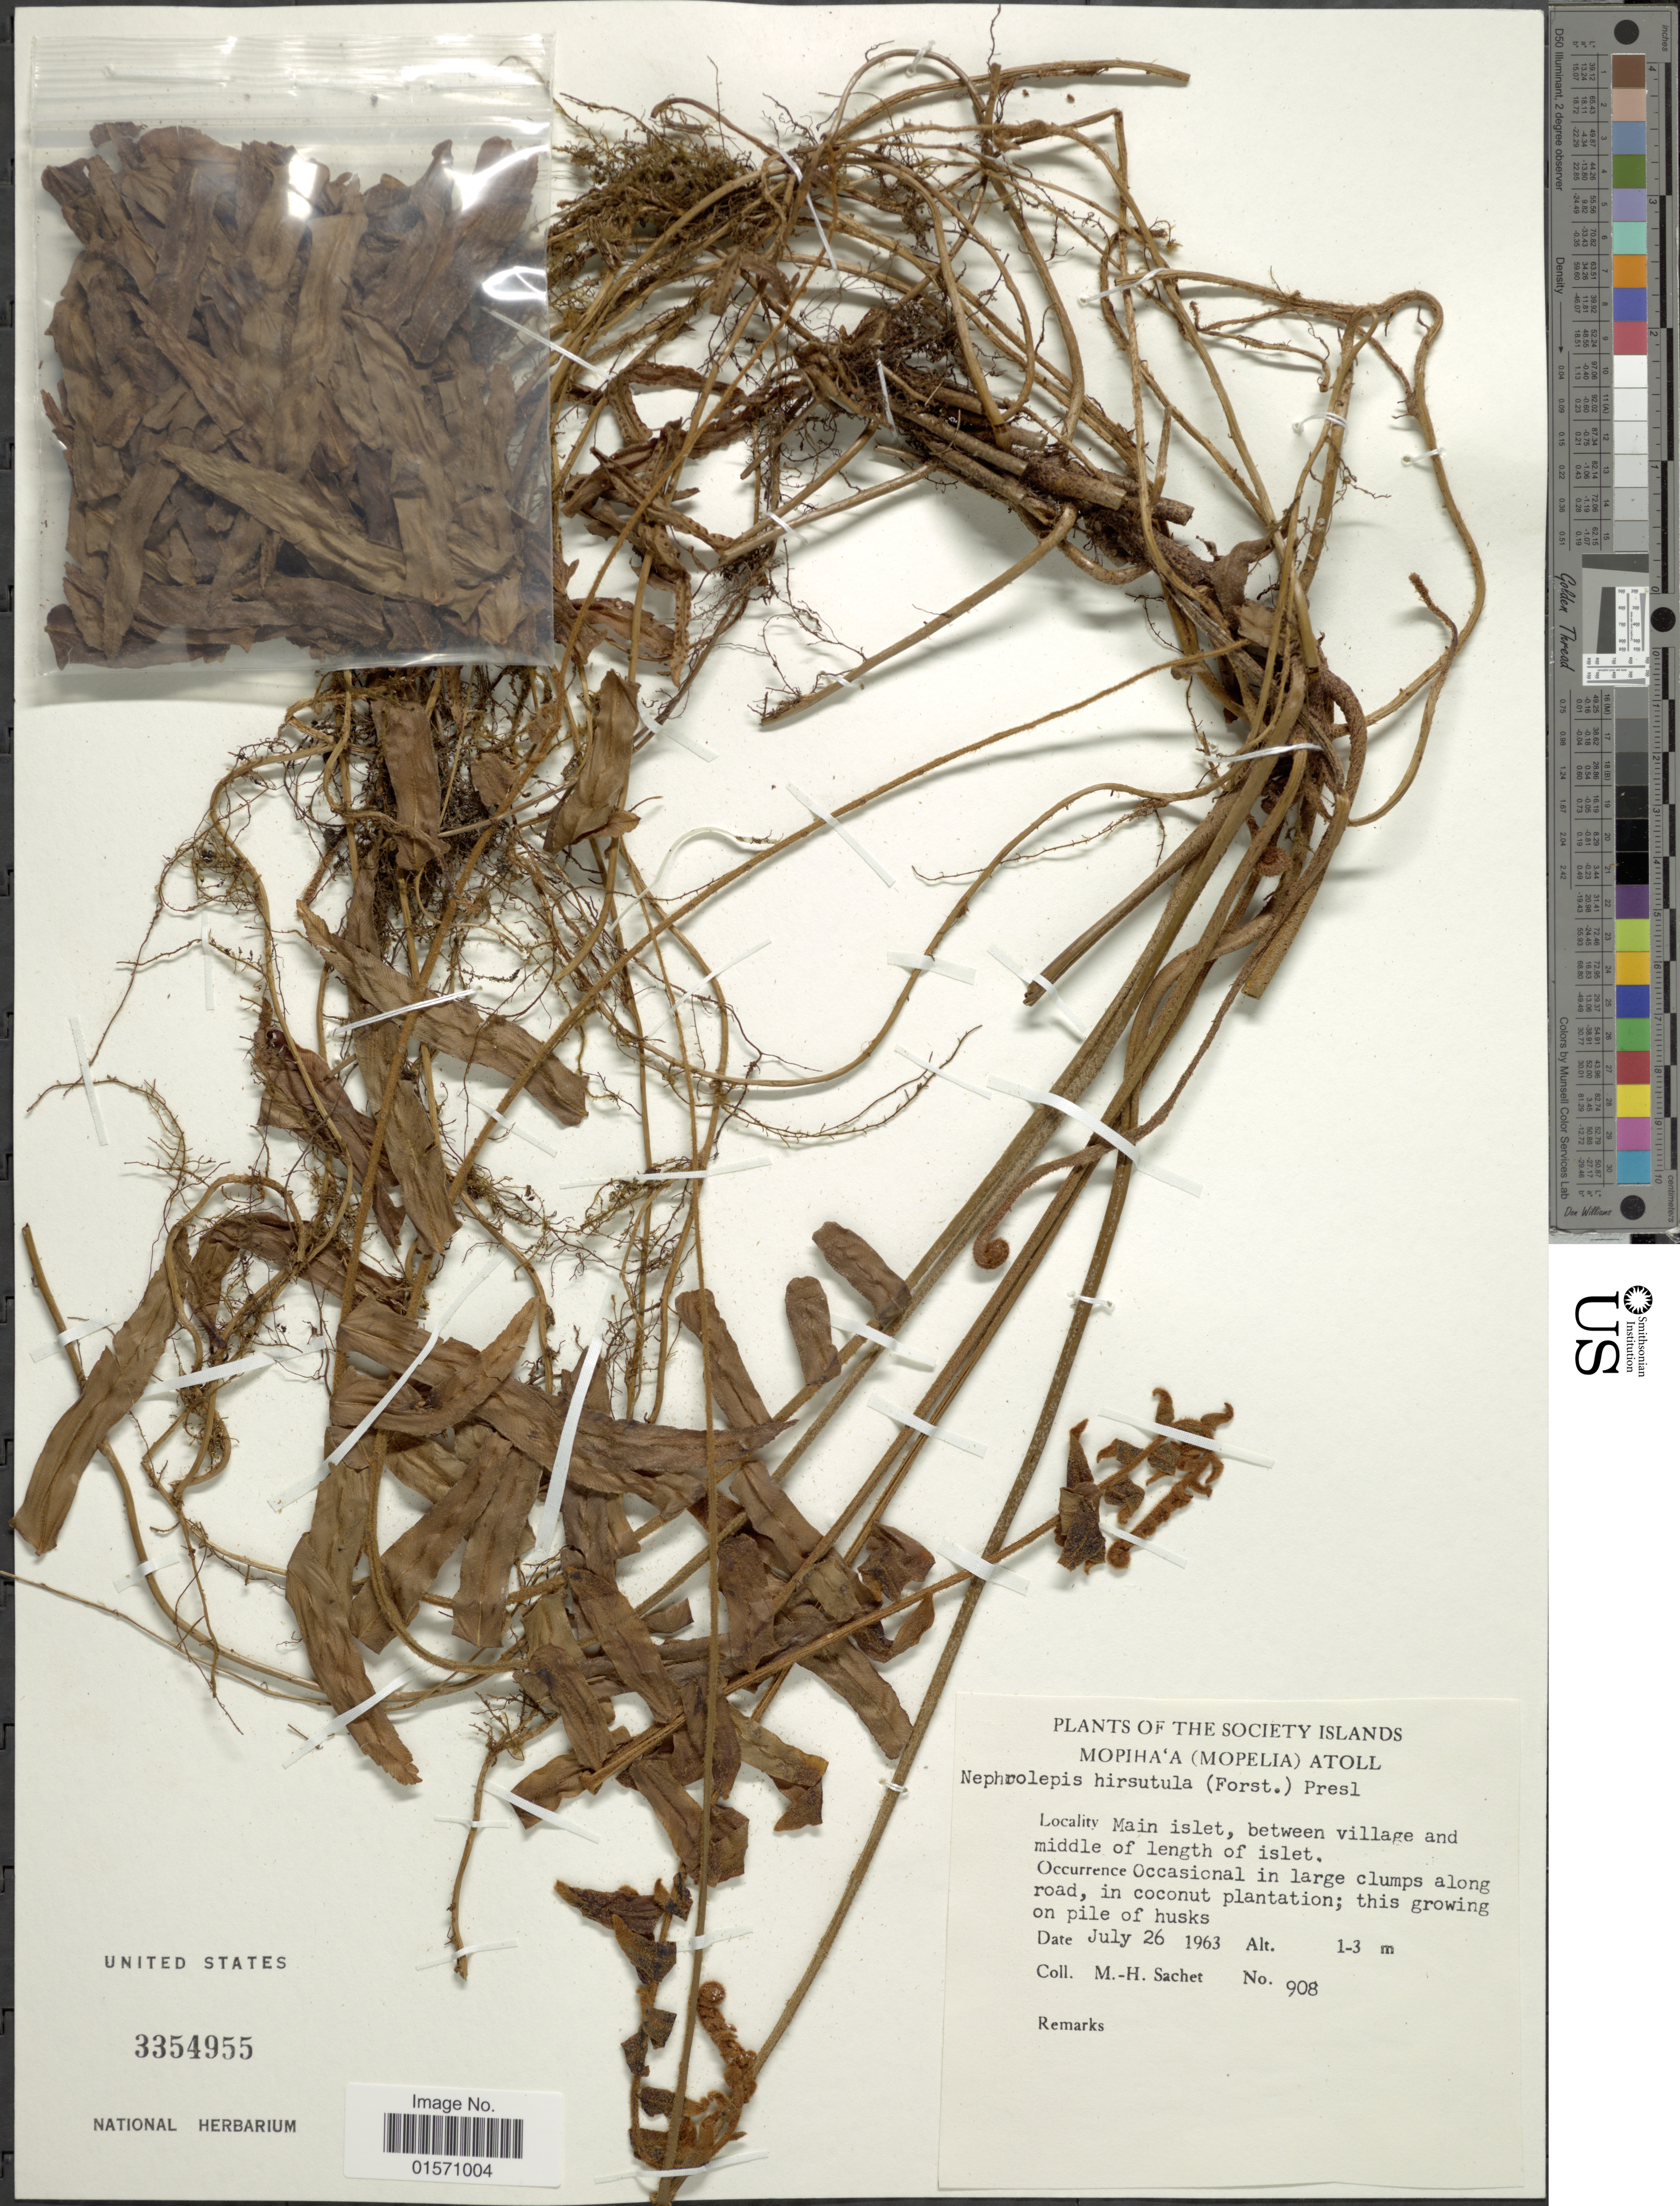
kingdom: Plantae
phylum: Tracheophyta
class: Polypodiopsida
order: Polypodiales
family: Nephrolepidaceae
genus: Nephrolepis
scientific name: Nephrolepis hirsutula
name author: (G. Forst.) C. Presl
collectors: M.-H. Sachet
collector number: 908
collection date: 1963-07-26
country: French Polynesia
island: Maupihaa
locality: Society Islands. Mopiha'a (Mopelia) Atoll. Main Islet, between village and middle of length of islet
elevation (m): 1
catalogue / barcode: US 3354955